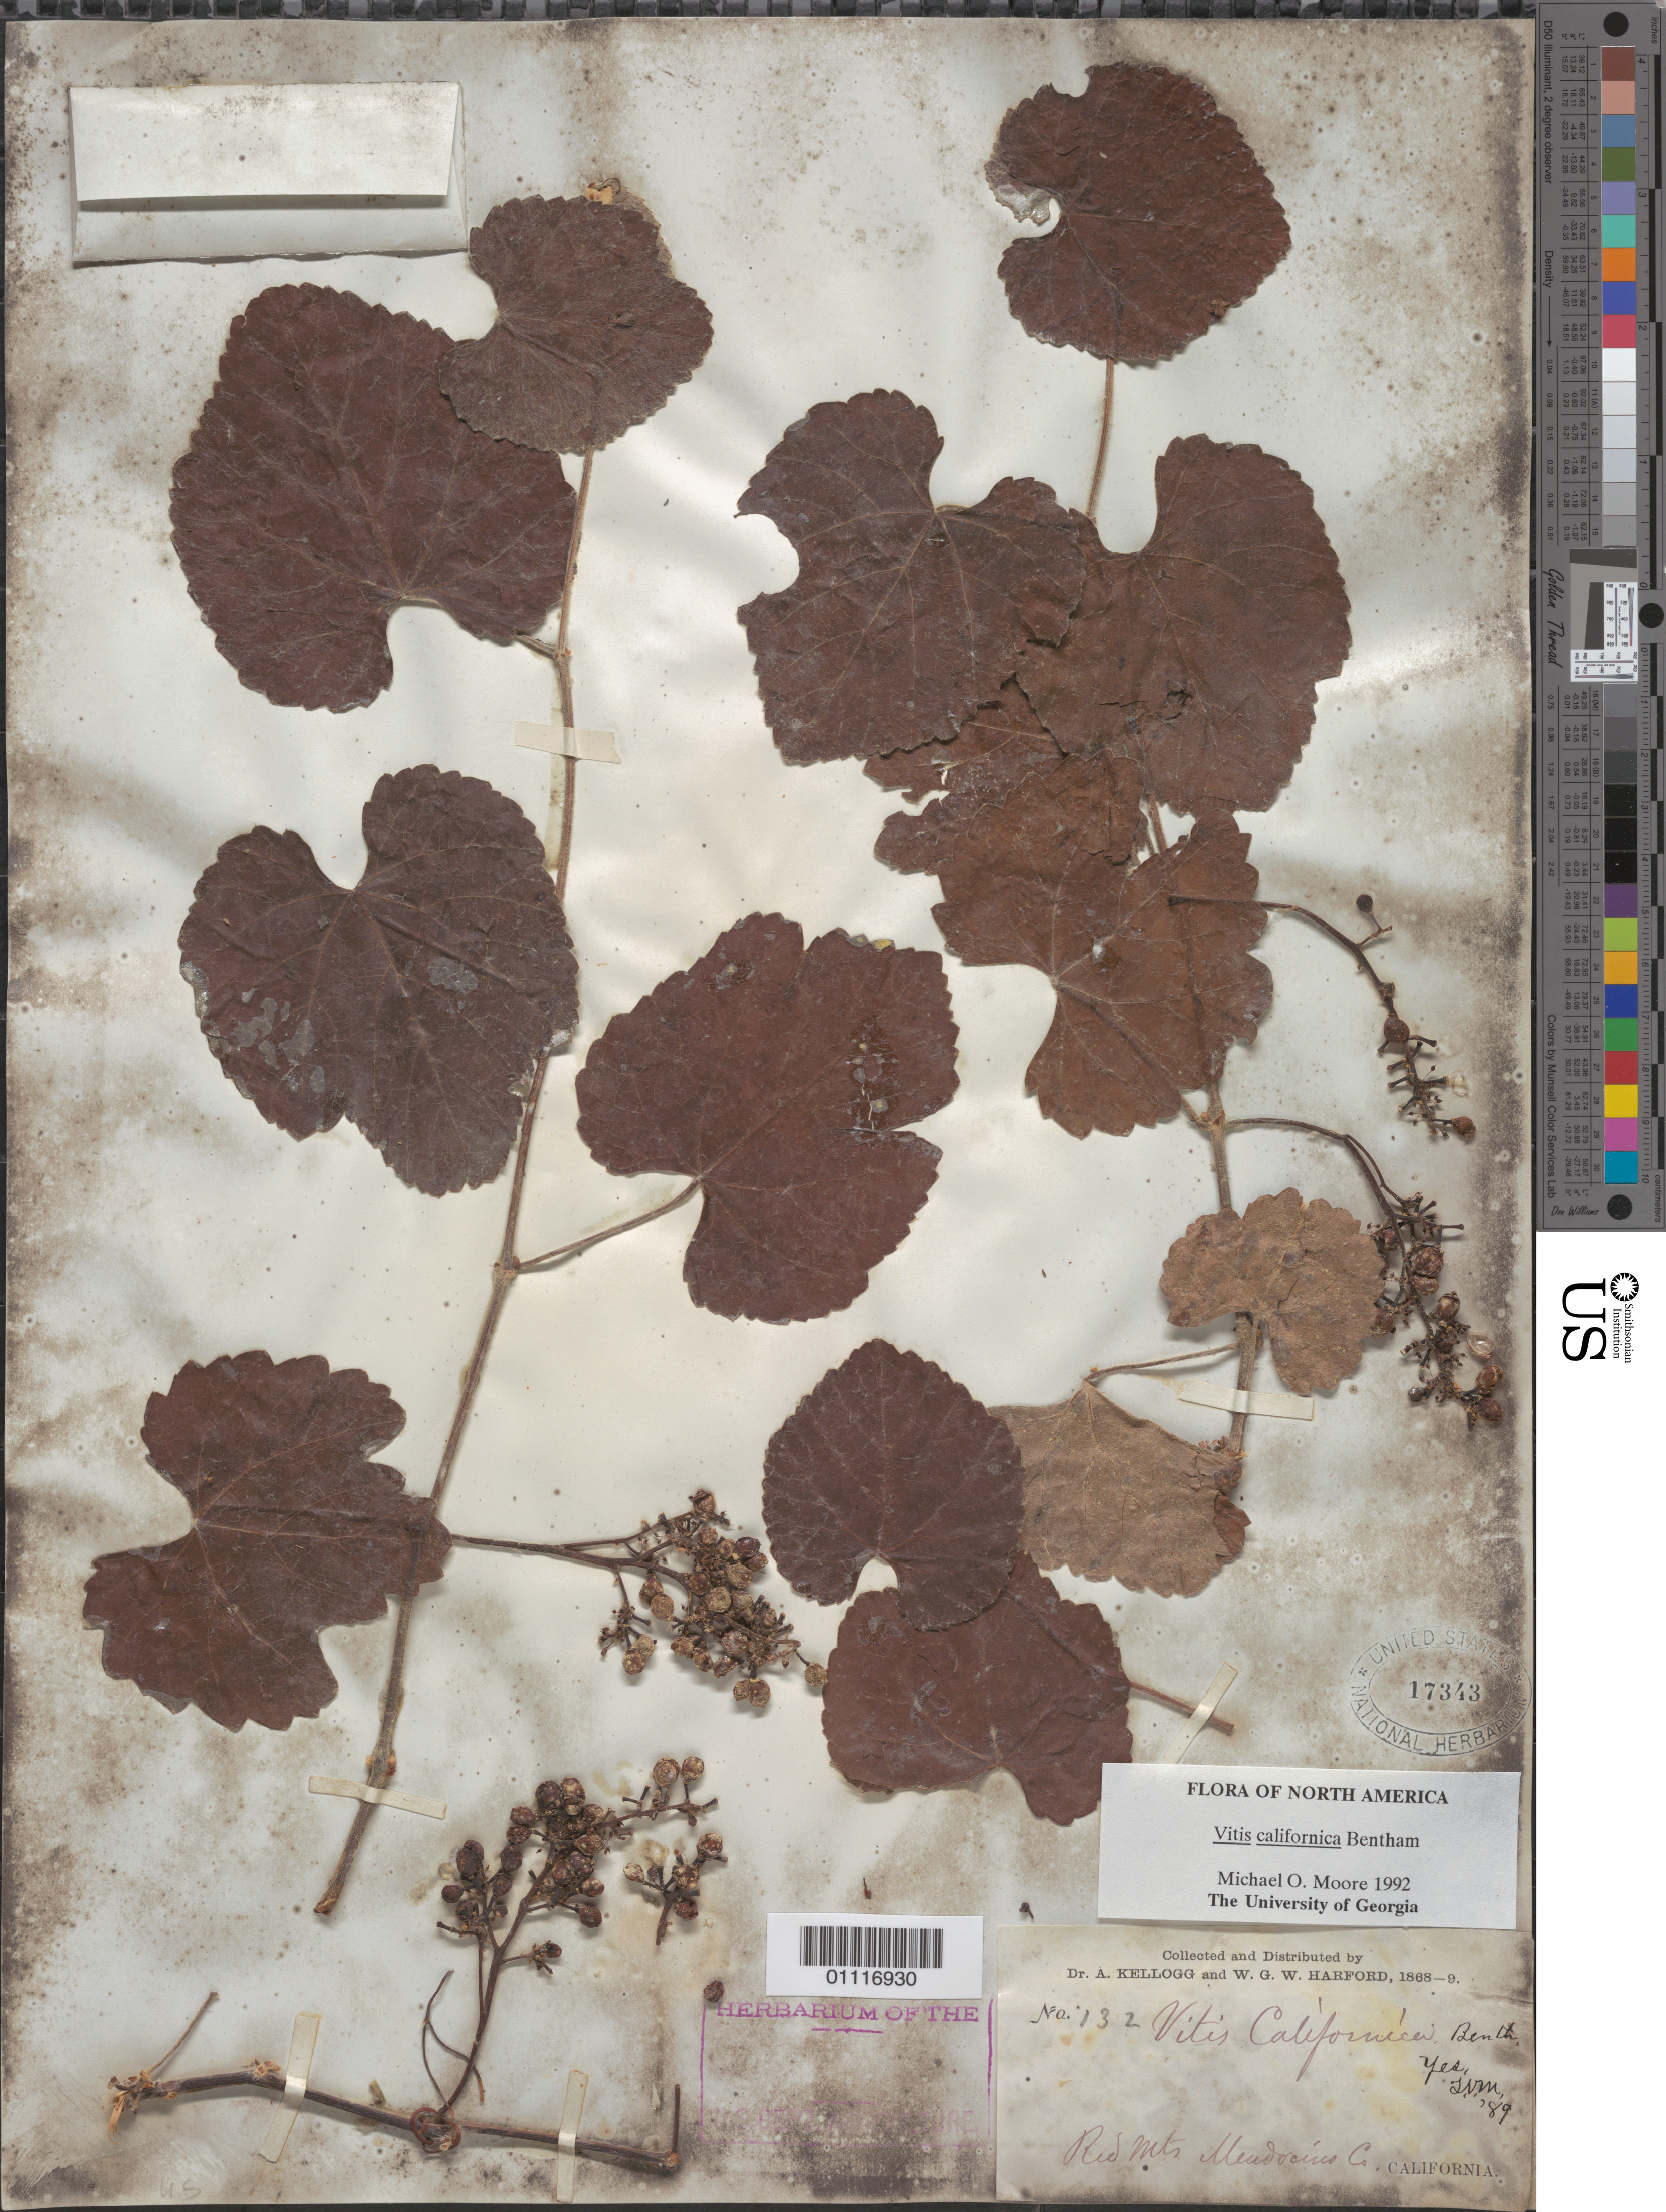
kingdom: Plantae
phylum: Tracheophyta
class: Magnoliopsida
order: Vitales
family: Vitaceae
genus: Vitis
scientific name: Vitis californica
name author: Benth.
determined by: Moore, M. O.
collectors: A. Kellogg & W. G. W. Harford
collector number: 132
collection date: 1868/1869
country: United States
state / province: California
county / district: Mendocino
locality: Red Mts.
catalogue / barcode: US 17343